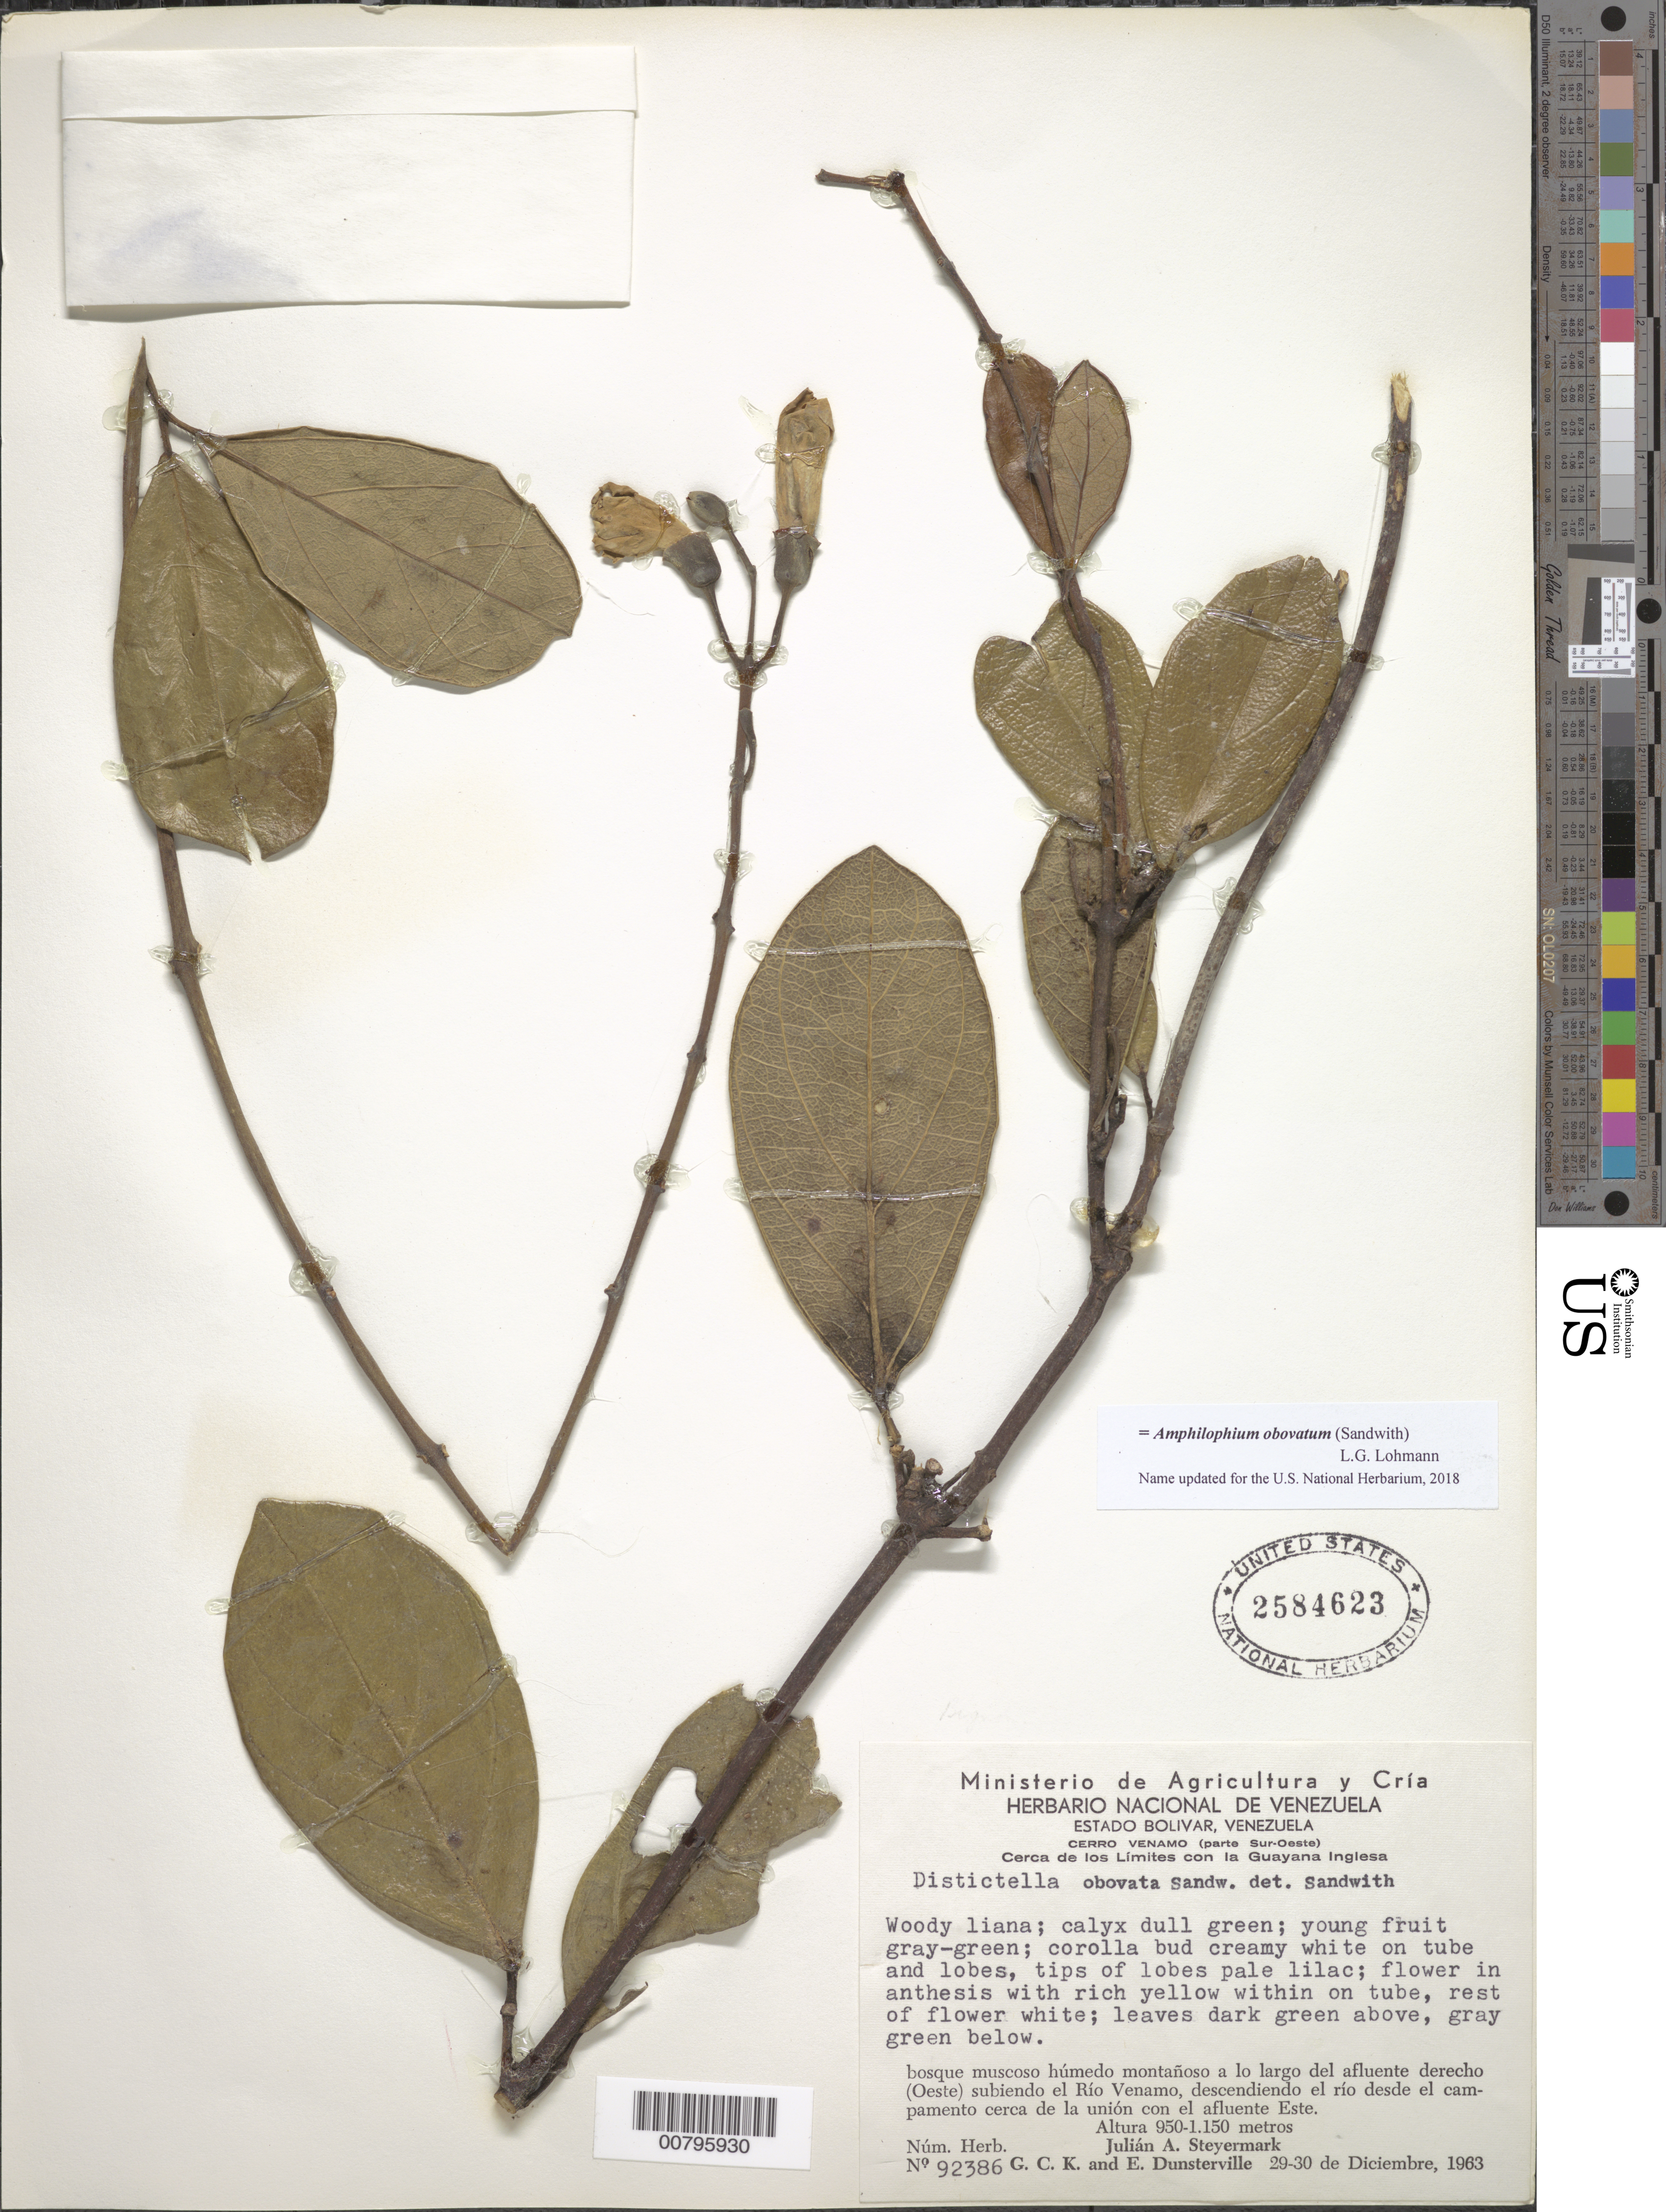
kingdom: Plantae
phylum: Tracheophyta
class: Magnoliopsida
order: Lamiales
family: Bignoniaceae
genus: Amphilophium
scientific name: Amphilophium obovatum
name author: (Sandwith) L.G. Lohmann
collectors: J. Steyermark, G. C. K. Dunsterville & E. Dunsterville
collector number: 92386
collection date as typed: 29-Dec-63 to 30-Dec-63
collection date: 1963-12-29/1963-12-30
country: Venezuela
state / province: Bolívar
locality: Cerro Venamo, Río Venamo, descendiendo el río desde el campamento cerca de la union con el afluente Este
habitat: Bosque muscoso humedo montanoso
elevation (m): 950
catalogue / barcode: US 2584623